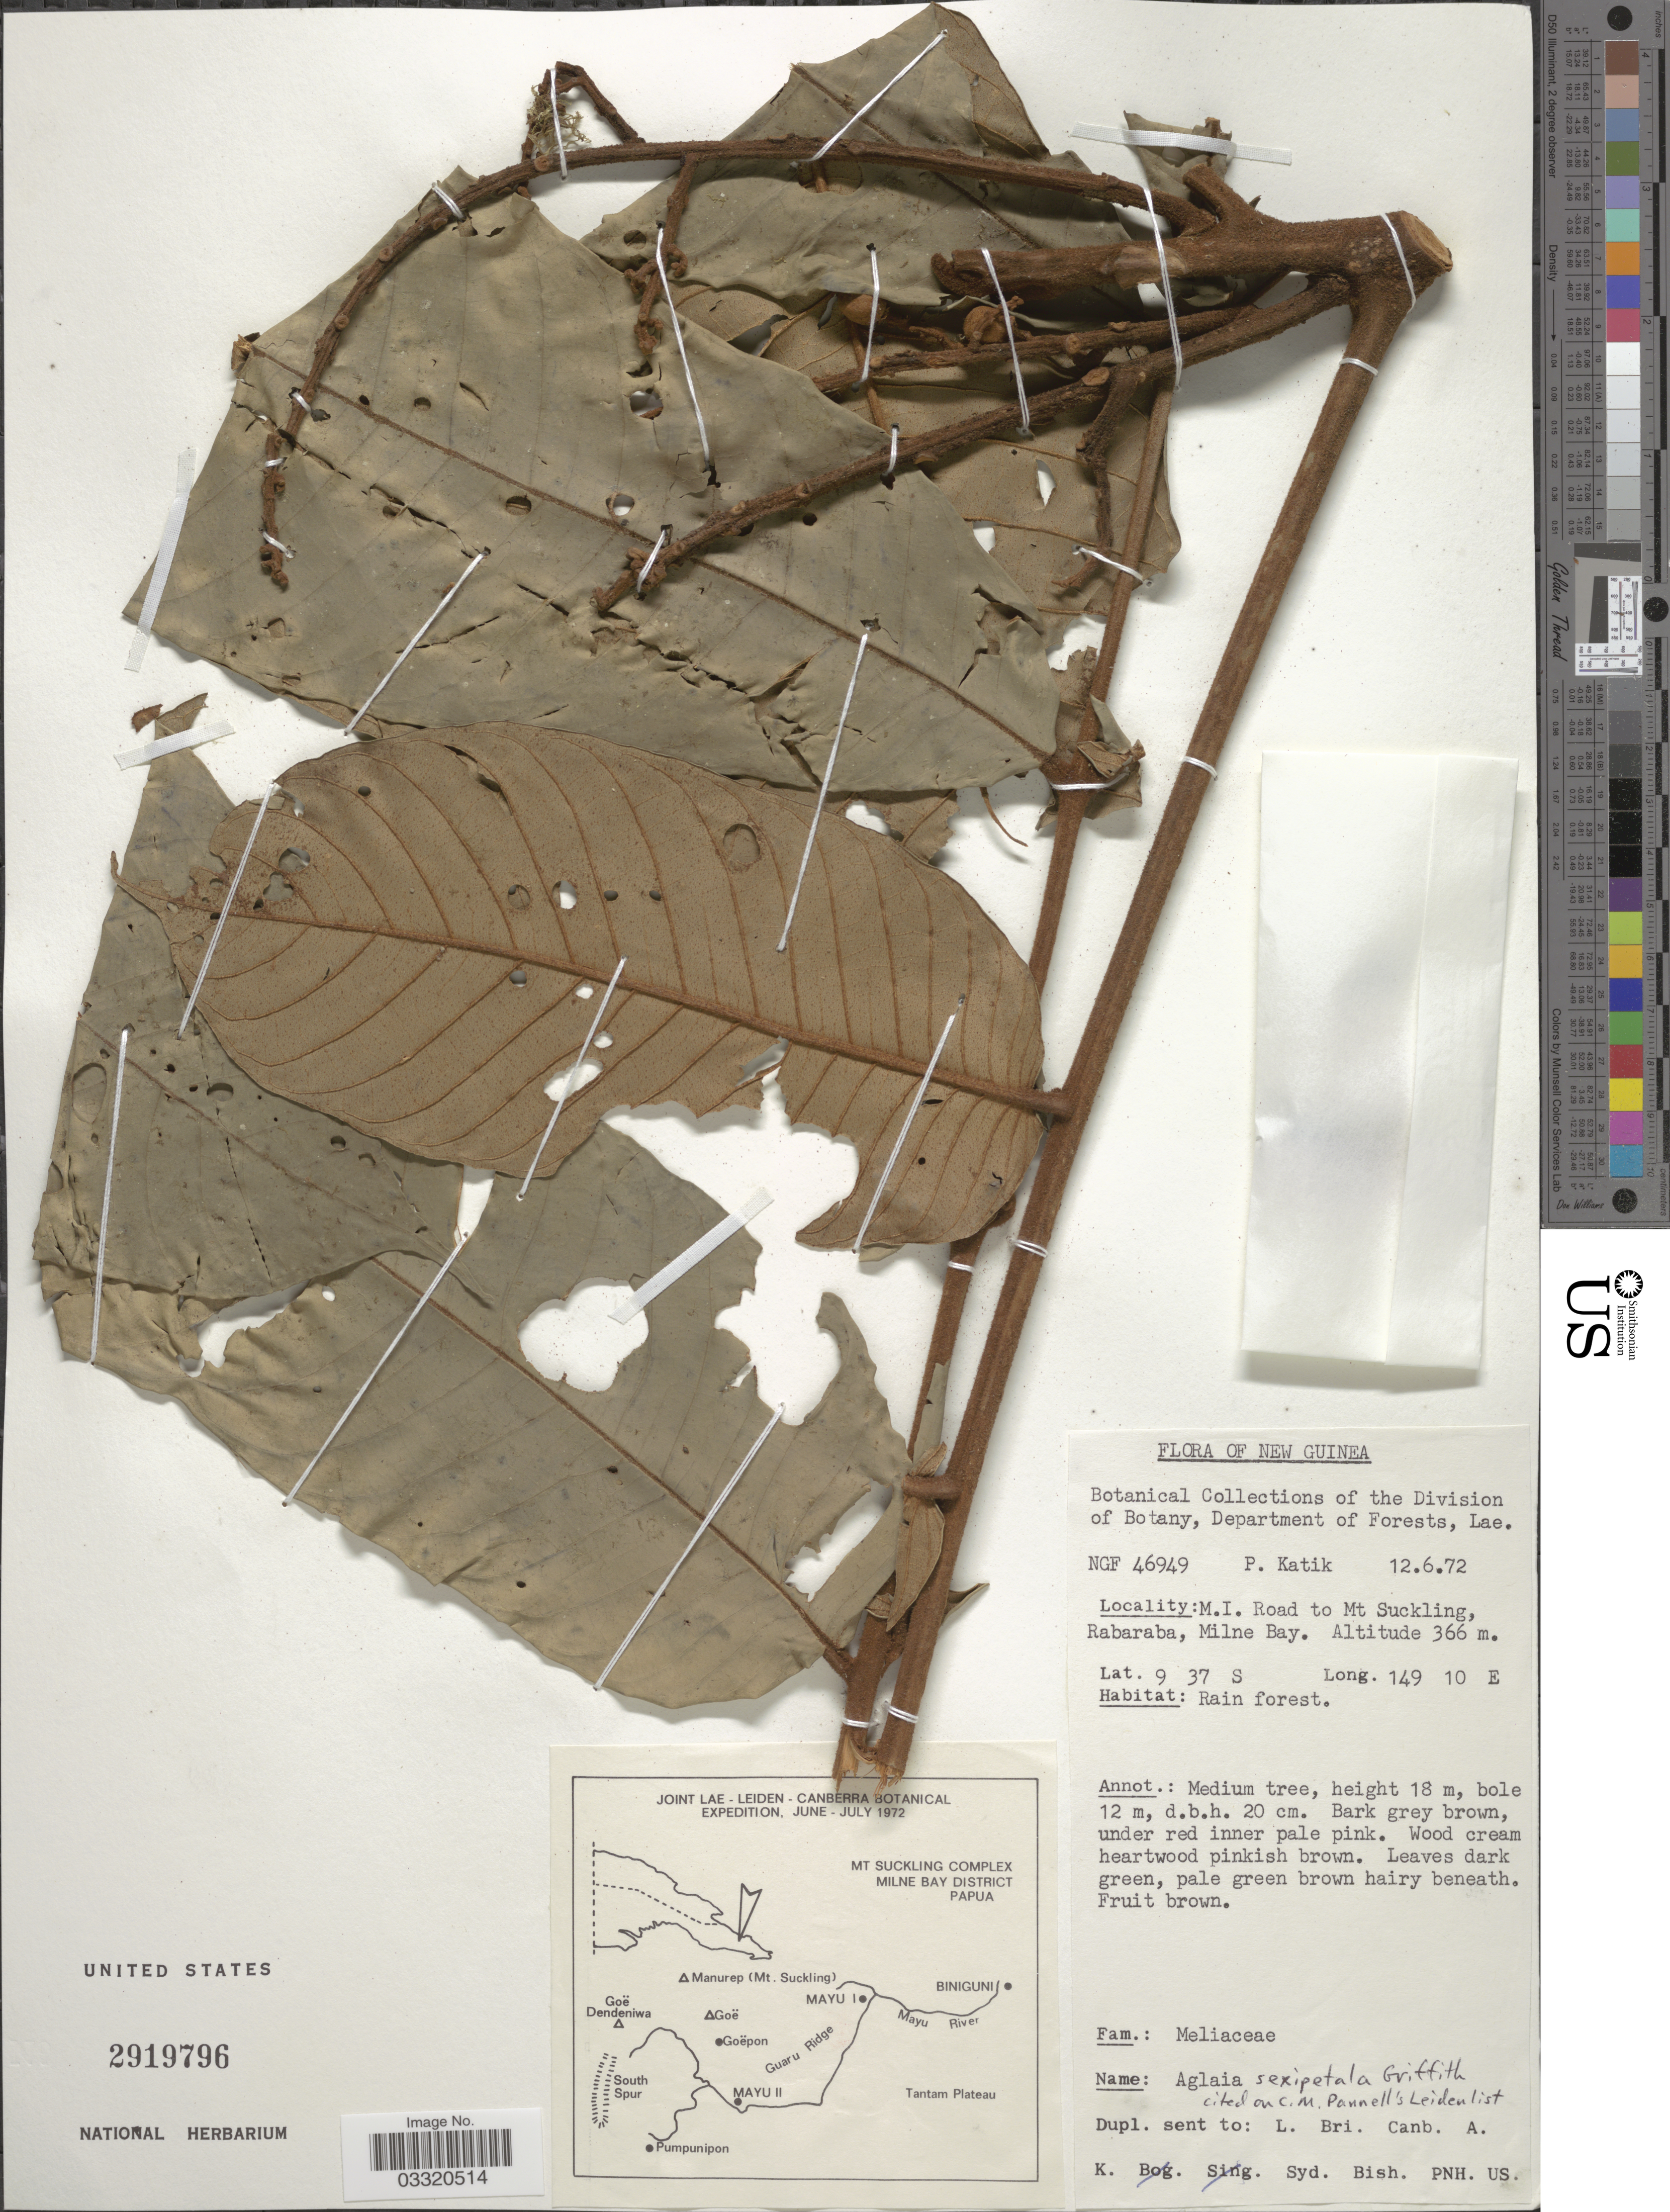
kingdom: Plantae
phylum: Tracheophyta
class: Magnoliopsida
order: Sapindales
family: Meliaceae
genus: Aglaia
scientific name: Aglaia sexipetala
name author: Griff.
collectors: P. Katik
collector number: NGF46949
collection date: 1972-06-12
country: Papua New Guinea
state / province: Milne Bay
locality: New Guinea. M.I. Road to Mt Suckling, Rabaraba, Milne Bay.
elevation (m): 366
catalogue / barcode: US 2919796